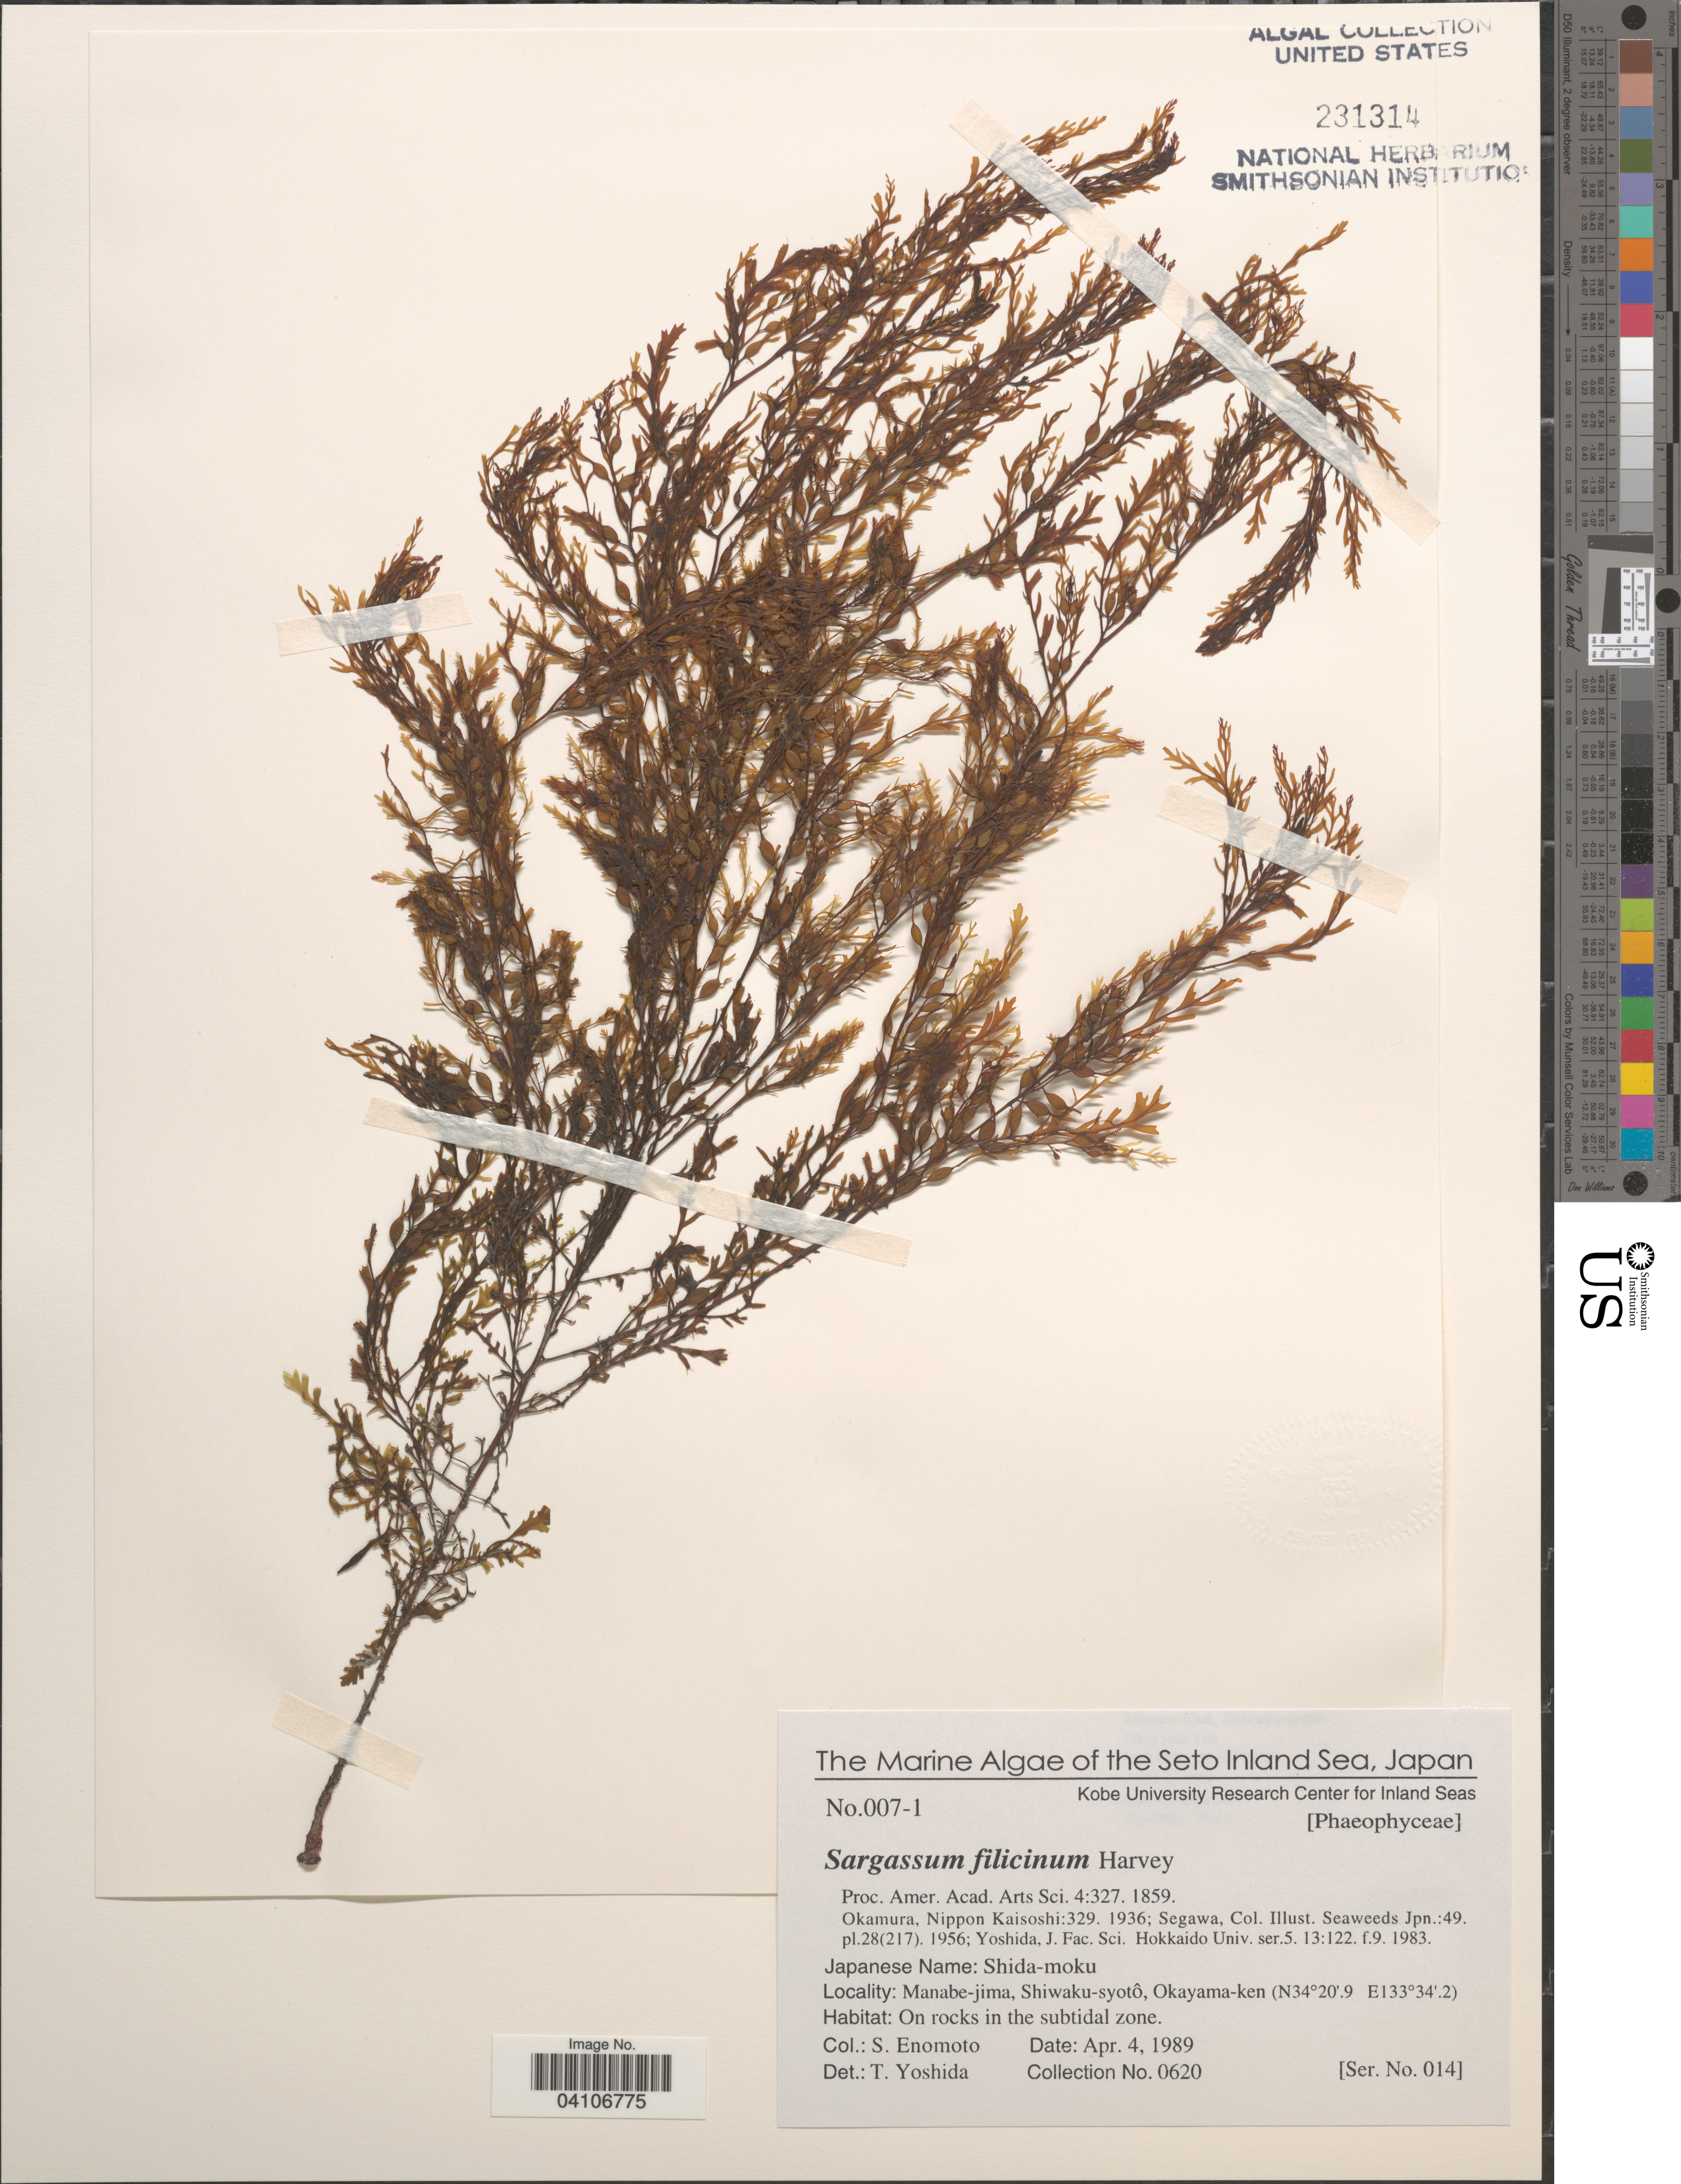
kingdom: Chromista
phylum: Ochrophyta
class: Phaeophyceae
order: Fucales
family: Sargassaceae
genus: Sargassum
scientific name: Sargassum horneri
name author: (Turner) C. Agardh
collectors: S. Enomoto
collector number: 0620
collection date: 1989-04-04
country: Japan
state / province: Okayama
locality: The Seto Inland Sea. Manabe-jima, Shiwaku-syotô, Okayama-ken. On rocks in the subtidal zone.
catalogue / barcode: US 231314